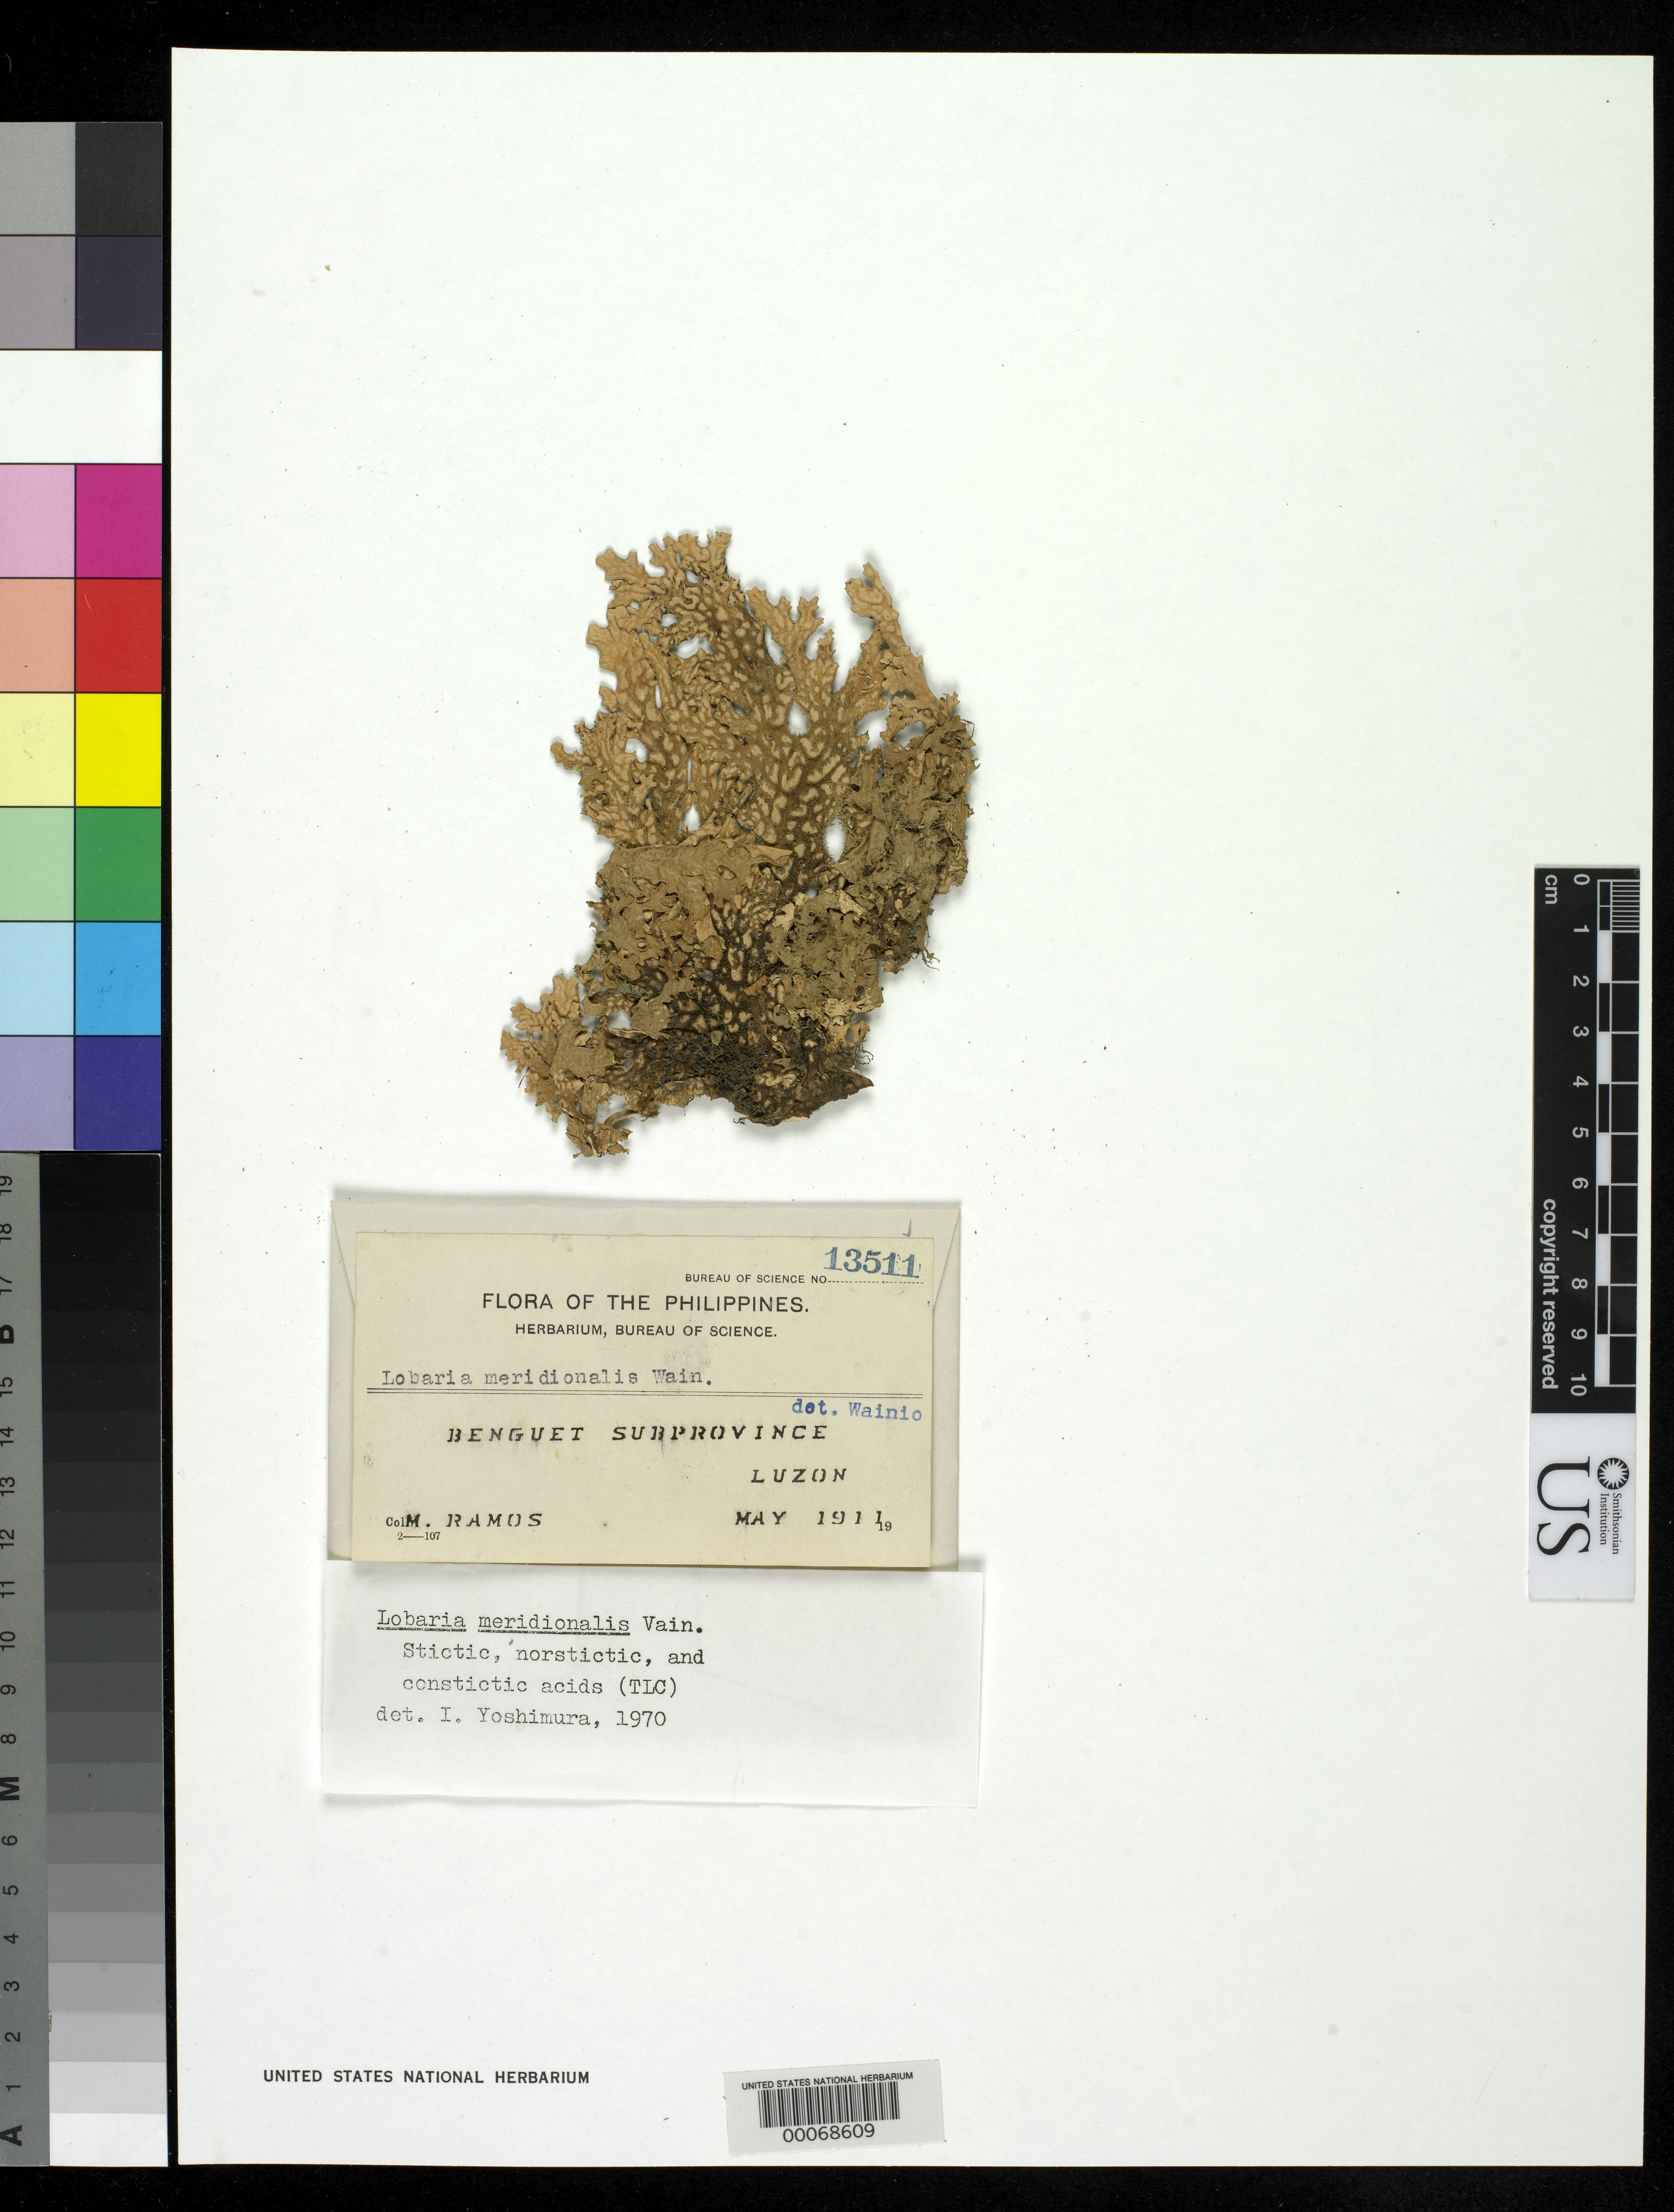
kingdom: Fungi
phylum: Ascomycota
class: Lecanoromycetes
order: Peltigerales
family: Lobariaceae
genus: Lobaria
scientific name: Lobaria meridionalis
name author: Vain.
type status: Isosyntype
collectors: M. Ramos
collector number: Bur. Sci. 13511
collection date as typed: May 1911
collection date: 1911-05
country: Philippines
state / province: Cordillera (Administrative Region)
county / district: Benguet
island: Luzon